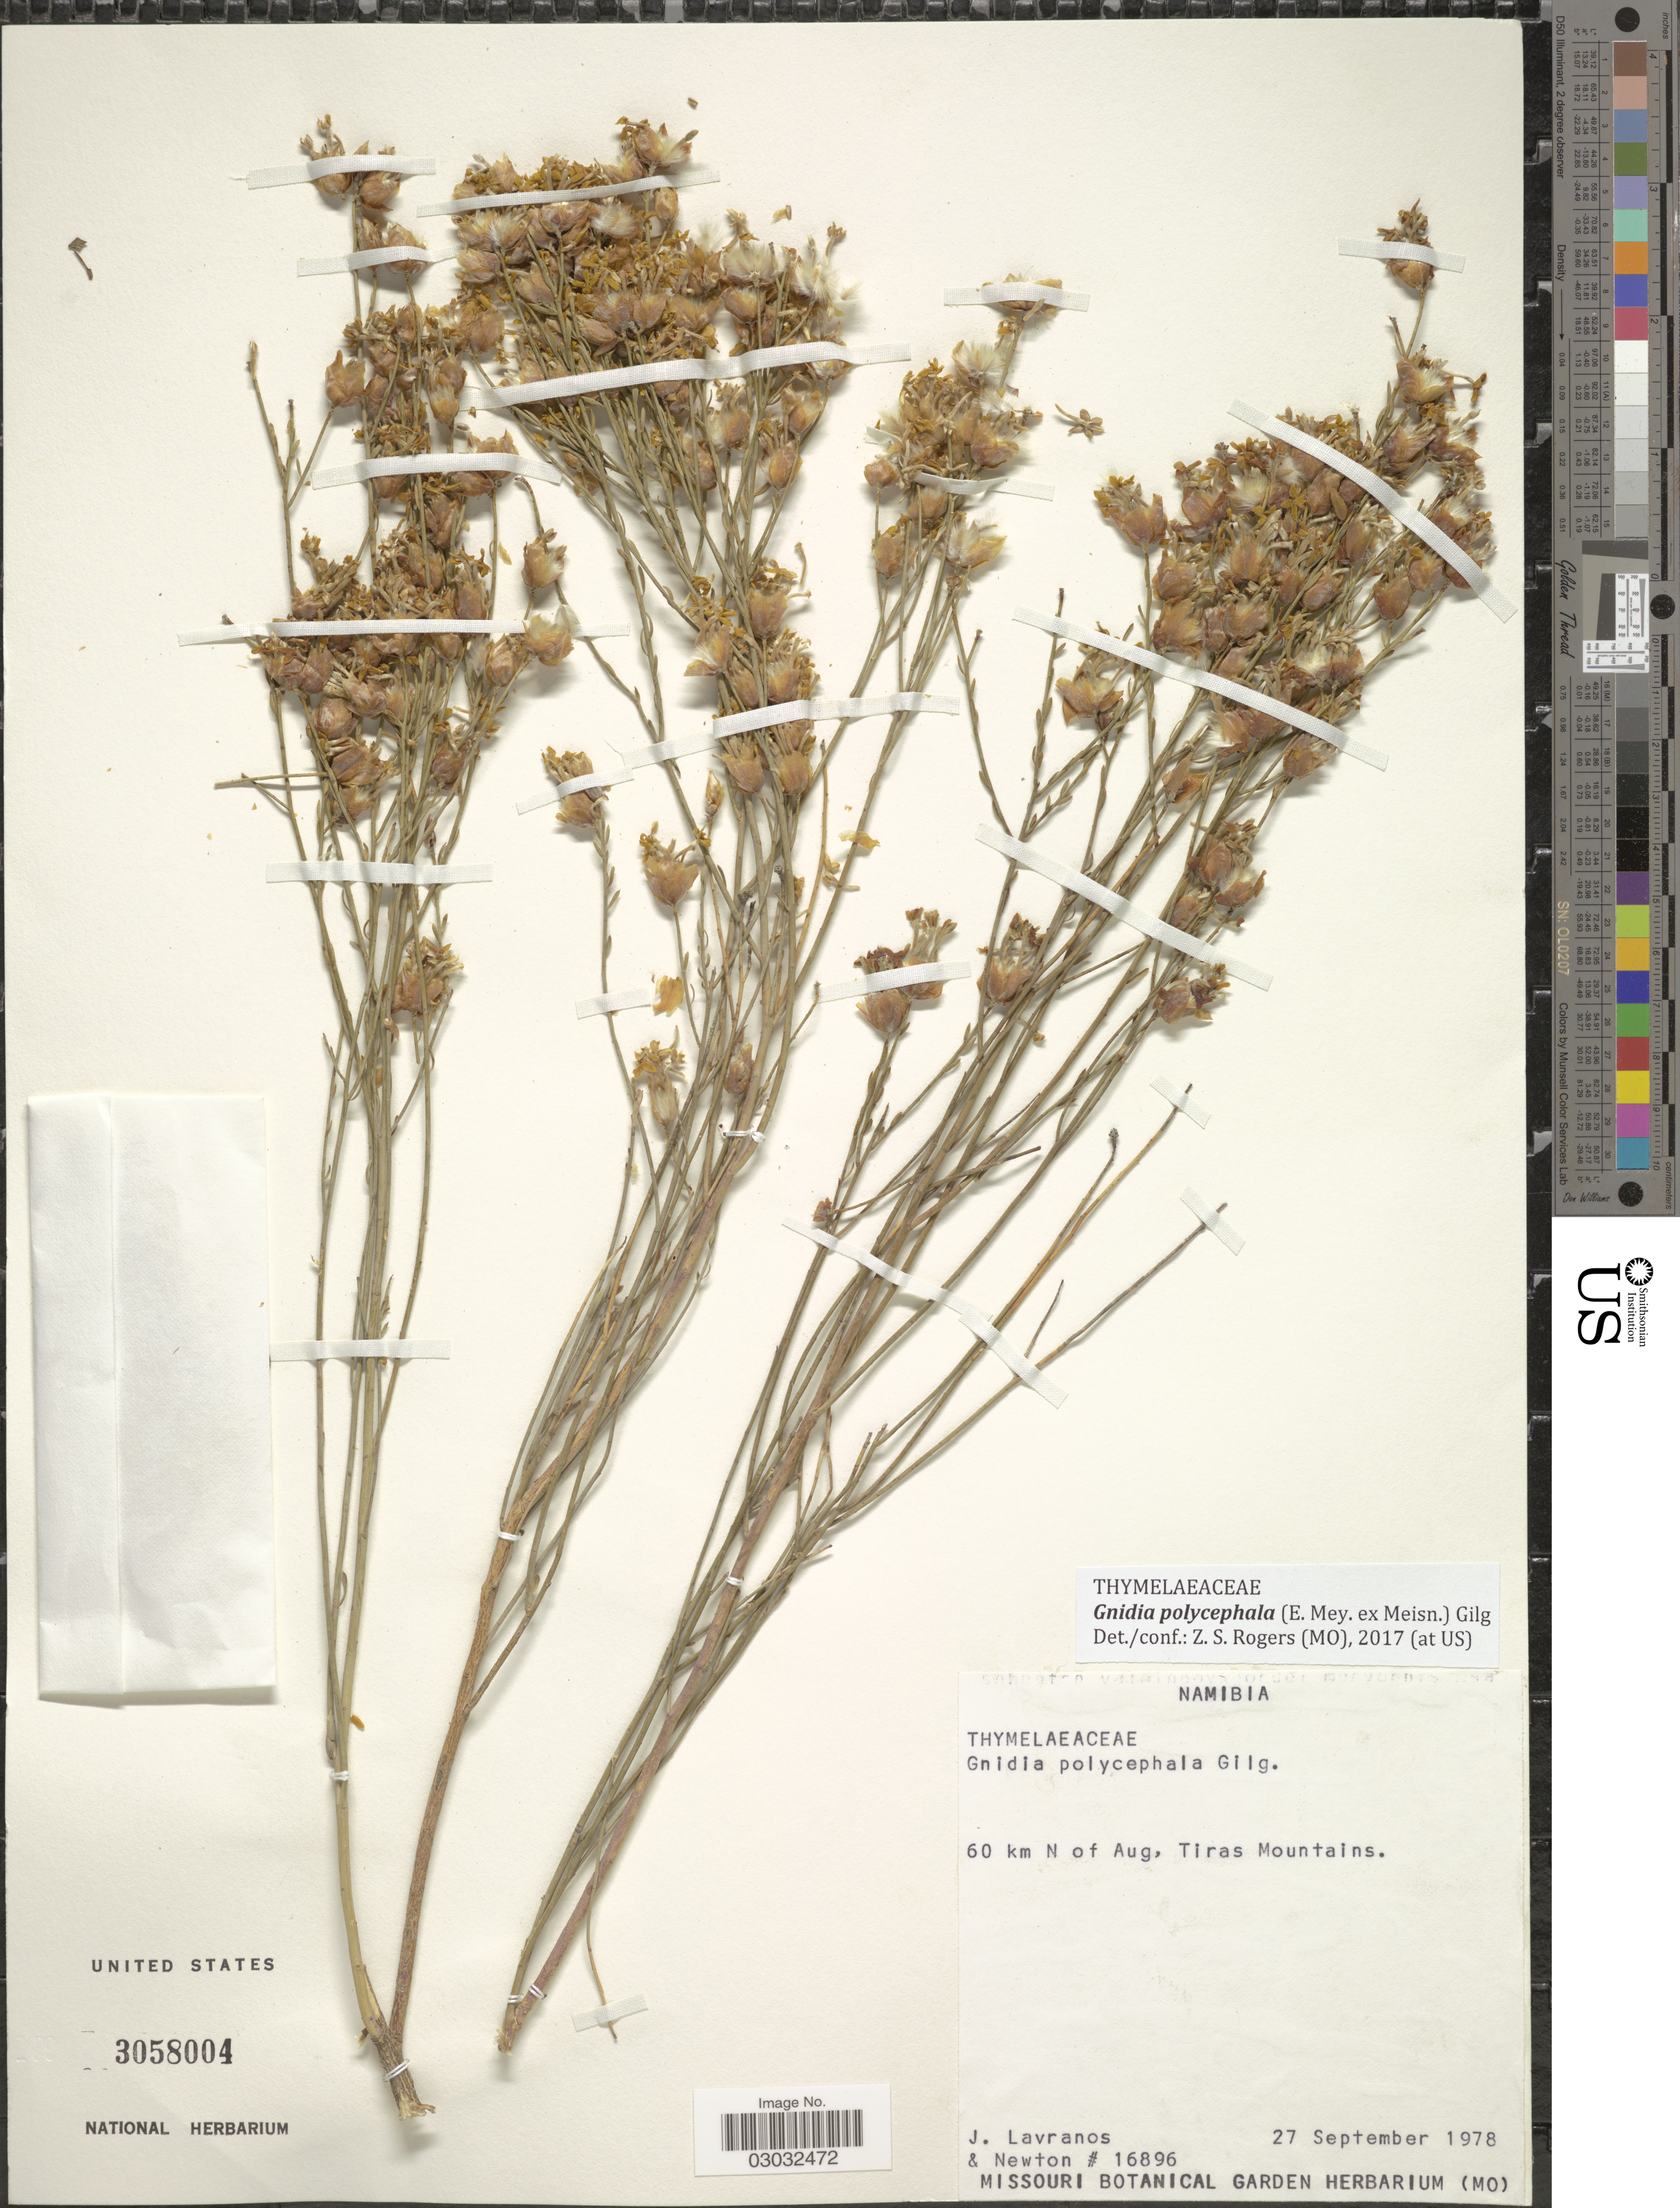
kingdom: Plantae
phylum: Tracheophyta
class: Magnoliopsida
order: Malvales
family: Thymelaeaceae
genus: Lasiosiphon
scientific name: Lasiosiphon polycephalus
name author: (E. Mey. ex Meisn.) H. Pearson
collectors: J. Lavranos & -. Newton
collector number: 16896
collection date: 1978-09-27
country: Namibia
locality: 60 km N of Aug, Tiras Mountains.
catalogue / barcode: US 3058004